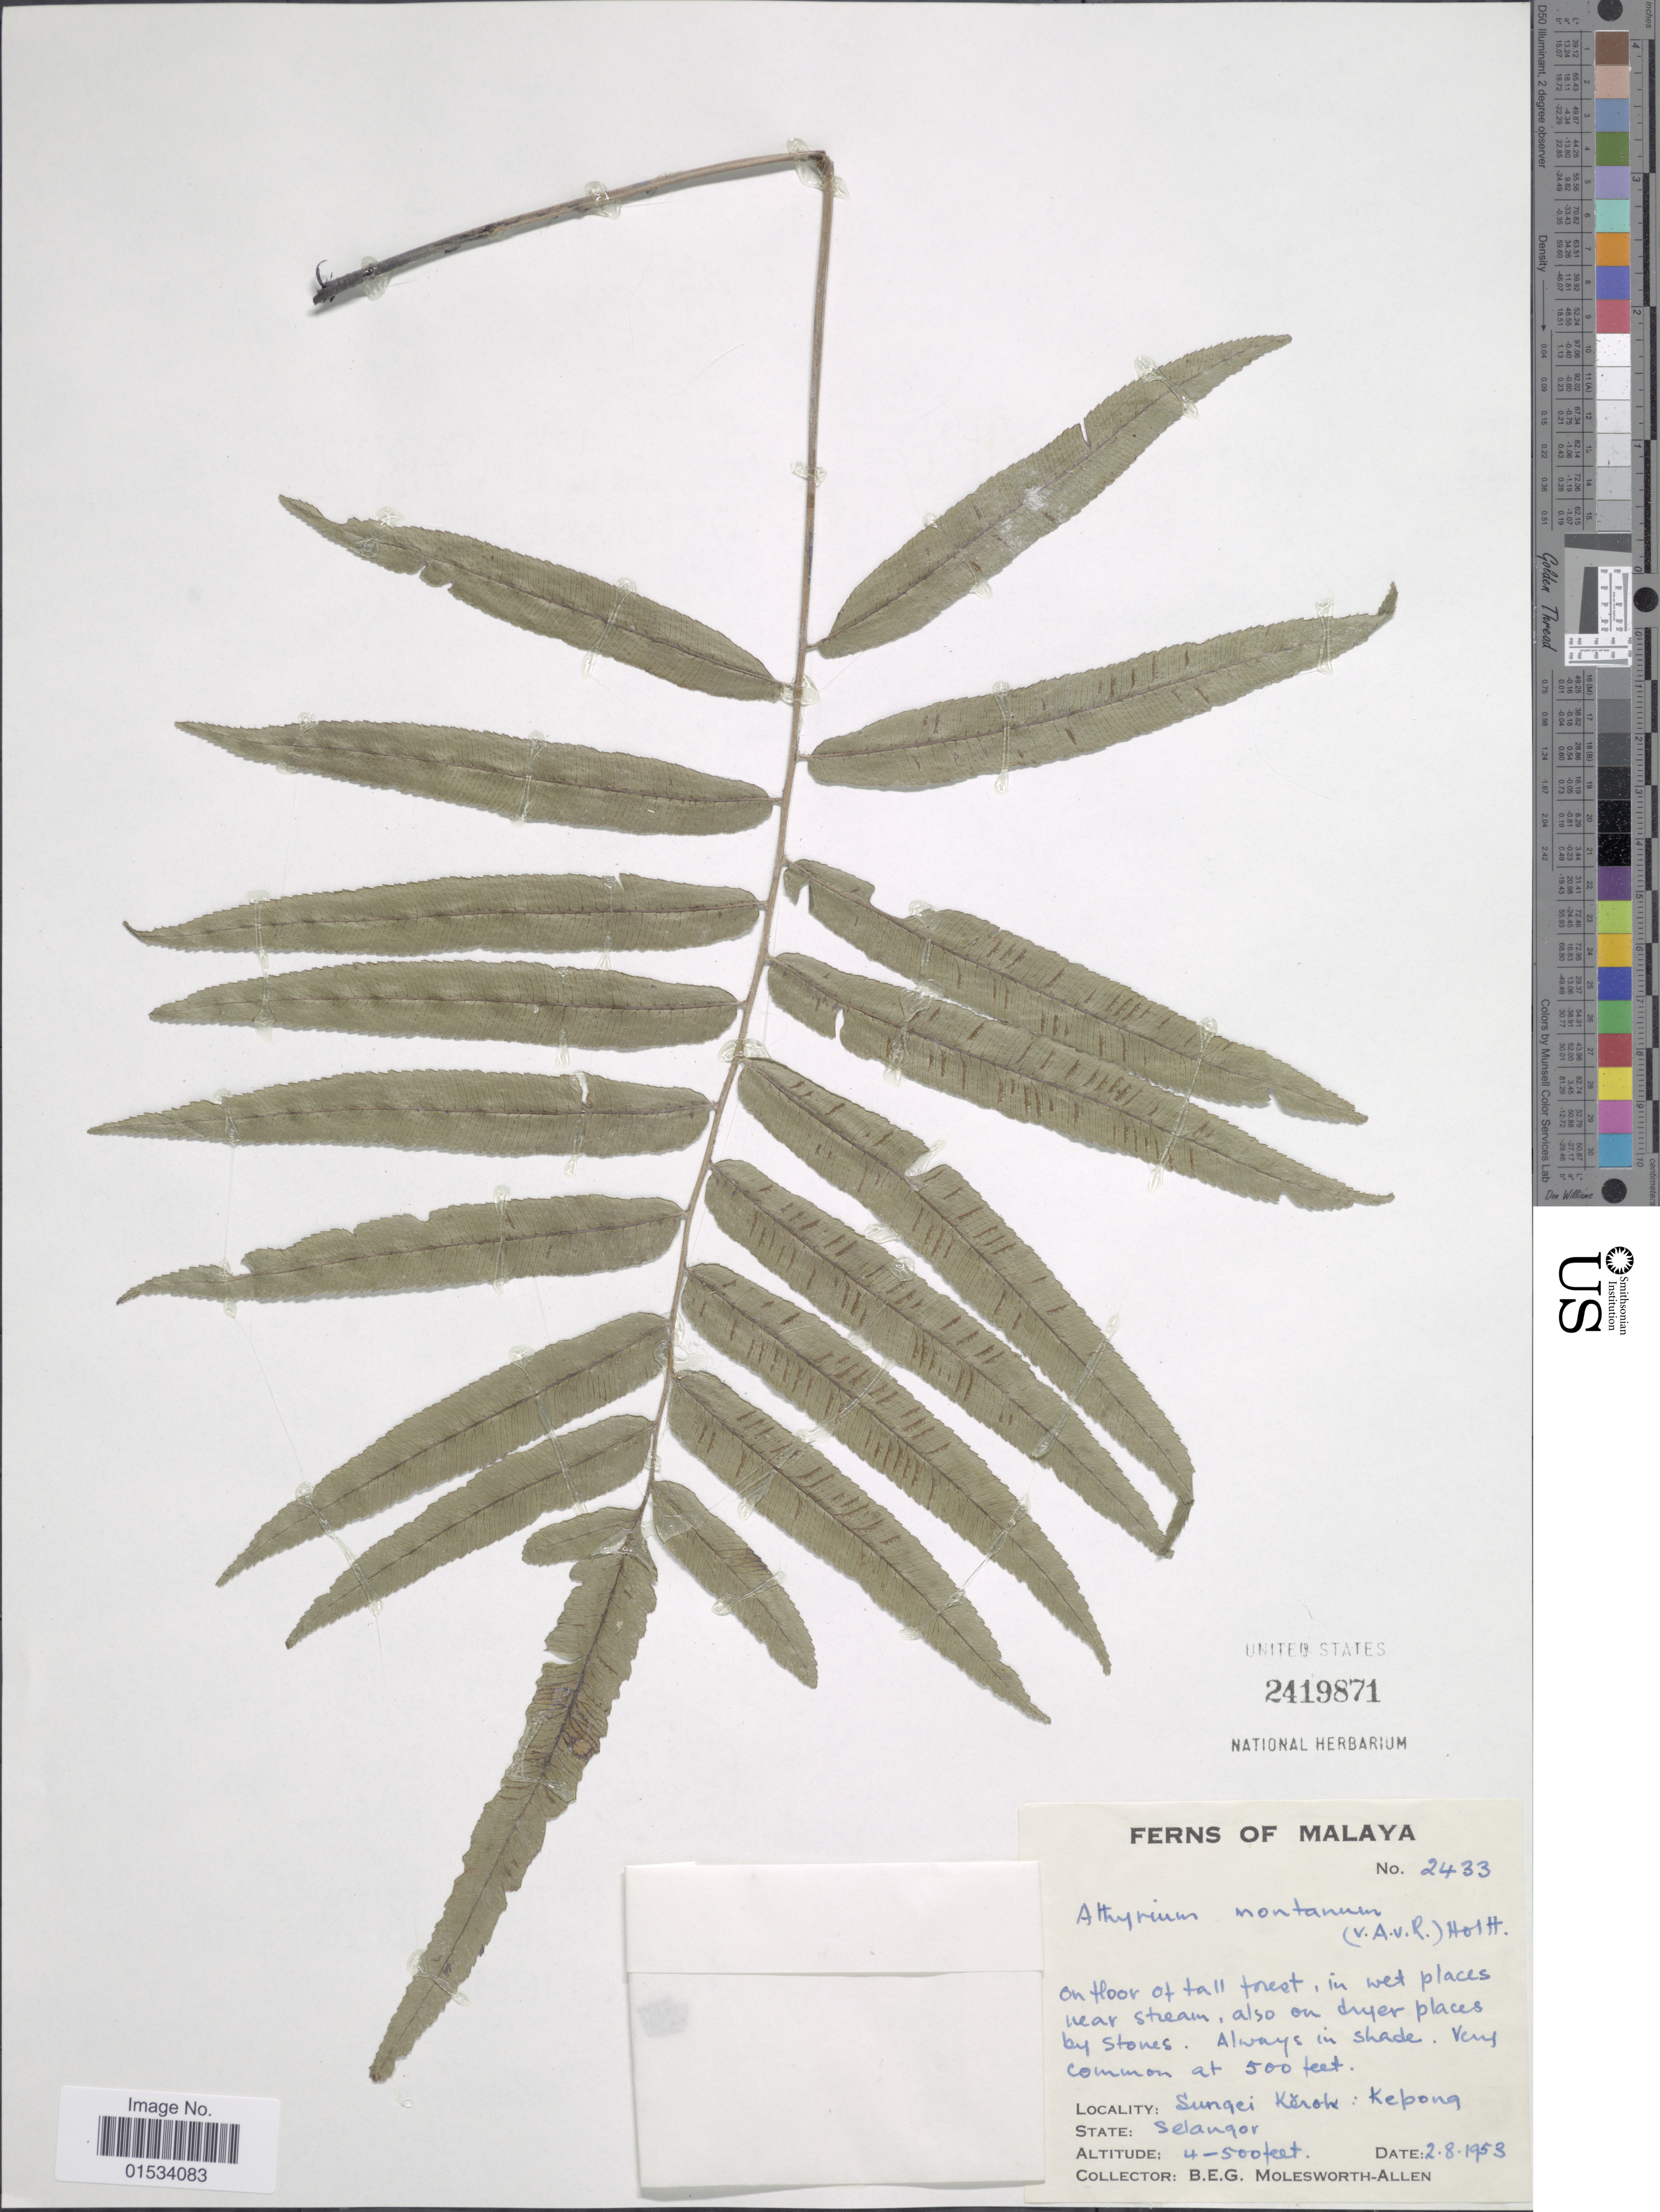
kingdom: Plantae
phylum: Tracheophyta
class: Polypodiopsida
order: Polypodiales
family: Athyriaceae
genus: Diplazium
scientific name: Diplazium montanum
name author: Alderw.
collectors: B. E. G. Molesworth-Allen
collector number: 2433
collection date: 1953-08-02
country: Malaysia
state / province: Selangor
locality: Sungei Keroh: Kepong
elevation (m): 122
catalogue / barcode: US 2419871